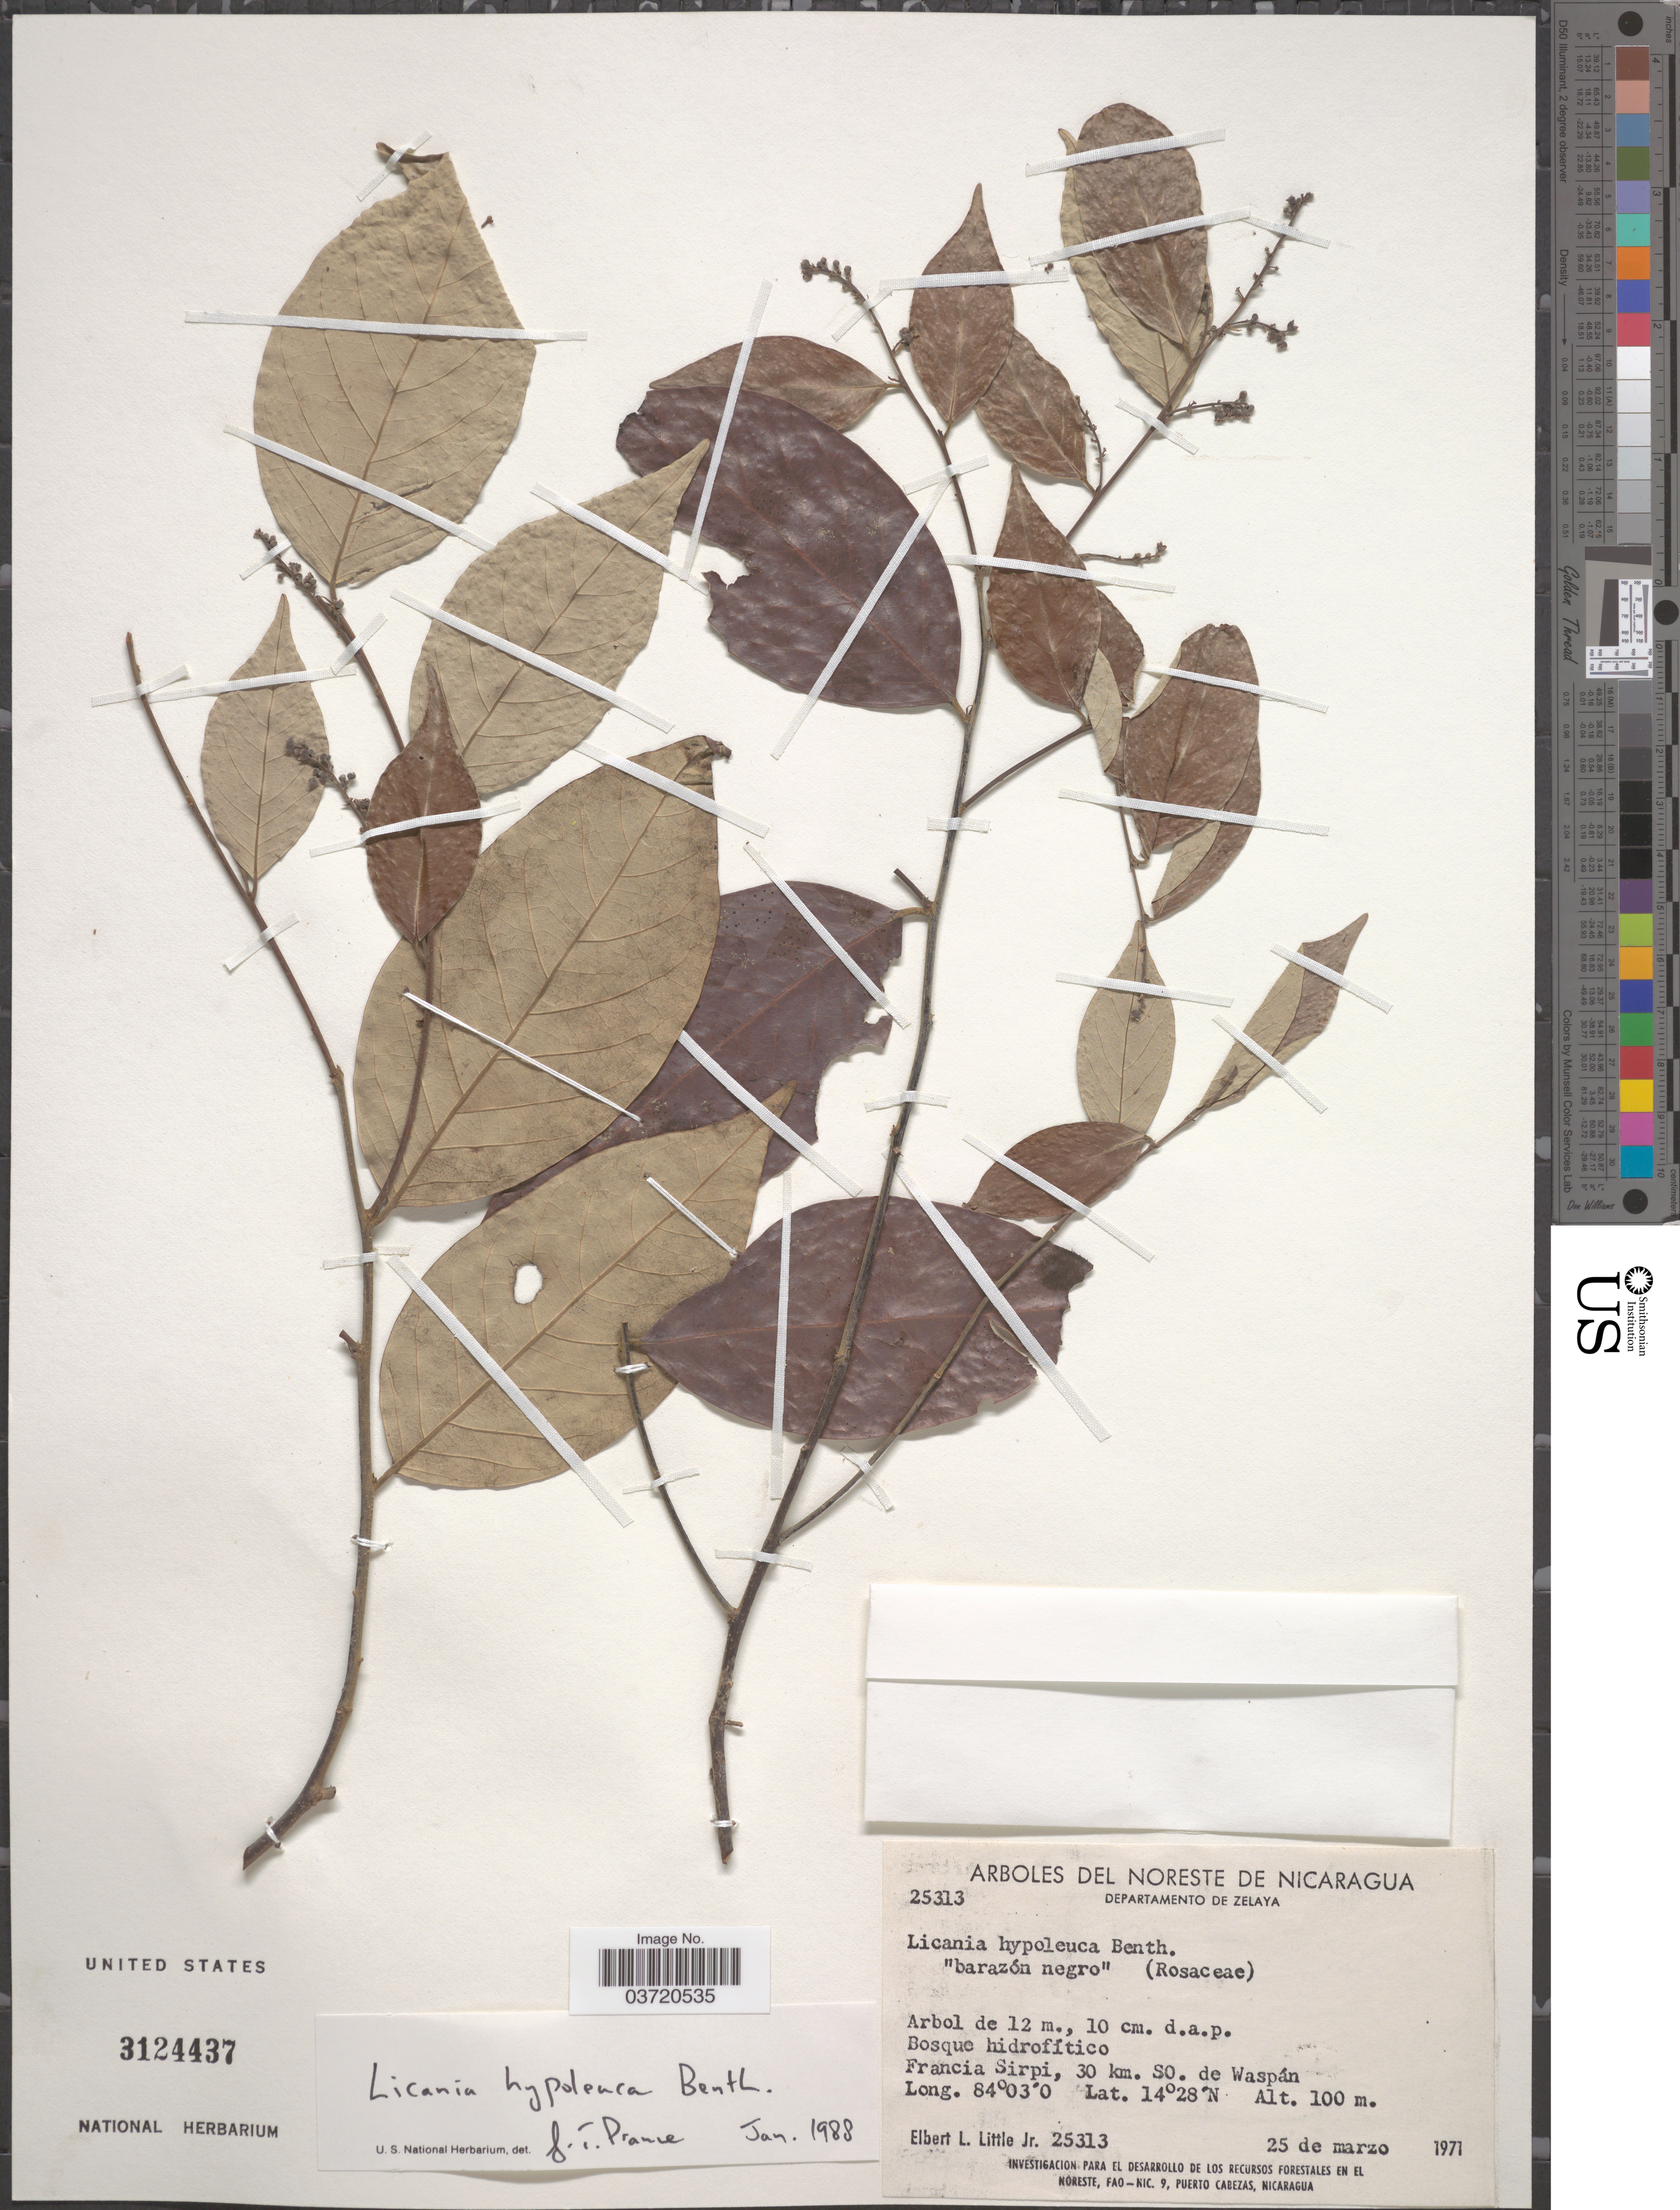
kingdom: Plantae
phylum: Tracheophyta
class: Magnoliopsida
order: Malpighiales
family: Chrysobalanaceae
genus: Licania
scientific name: Licania hypoleuca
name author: Benth.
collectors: E. L. Little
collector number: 25313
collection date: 1971-03-25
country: Nicaragua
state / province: Atlántico Norte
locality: Noreste de Nicaragua. Departamento de Zelaya. Francia Sirpi, 30 km. SO. de Waspán.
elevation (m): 100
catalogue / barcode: US 3124437